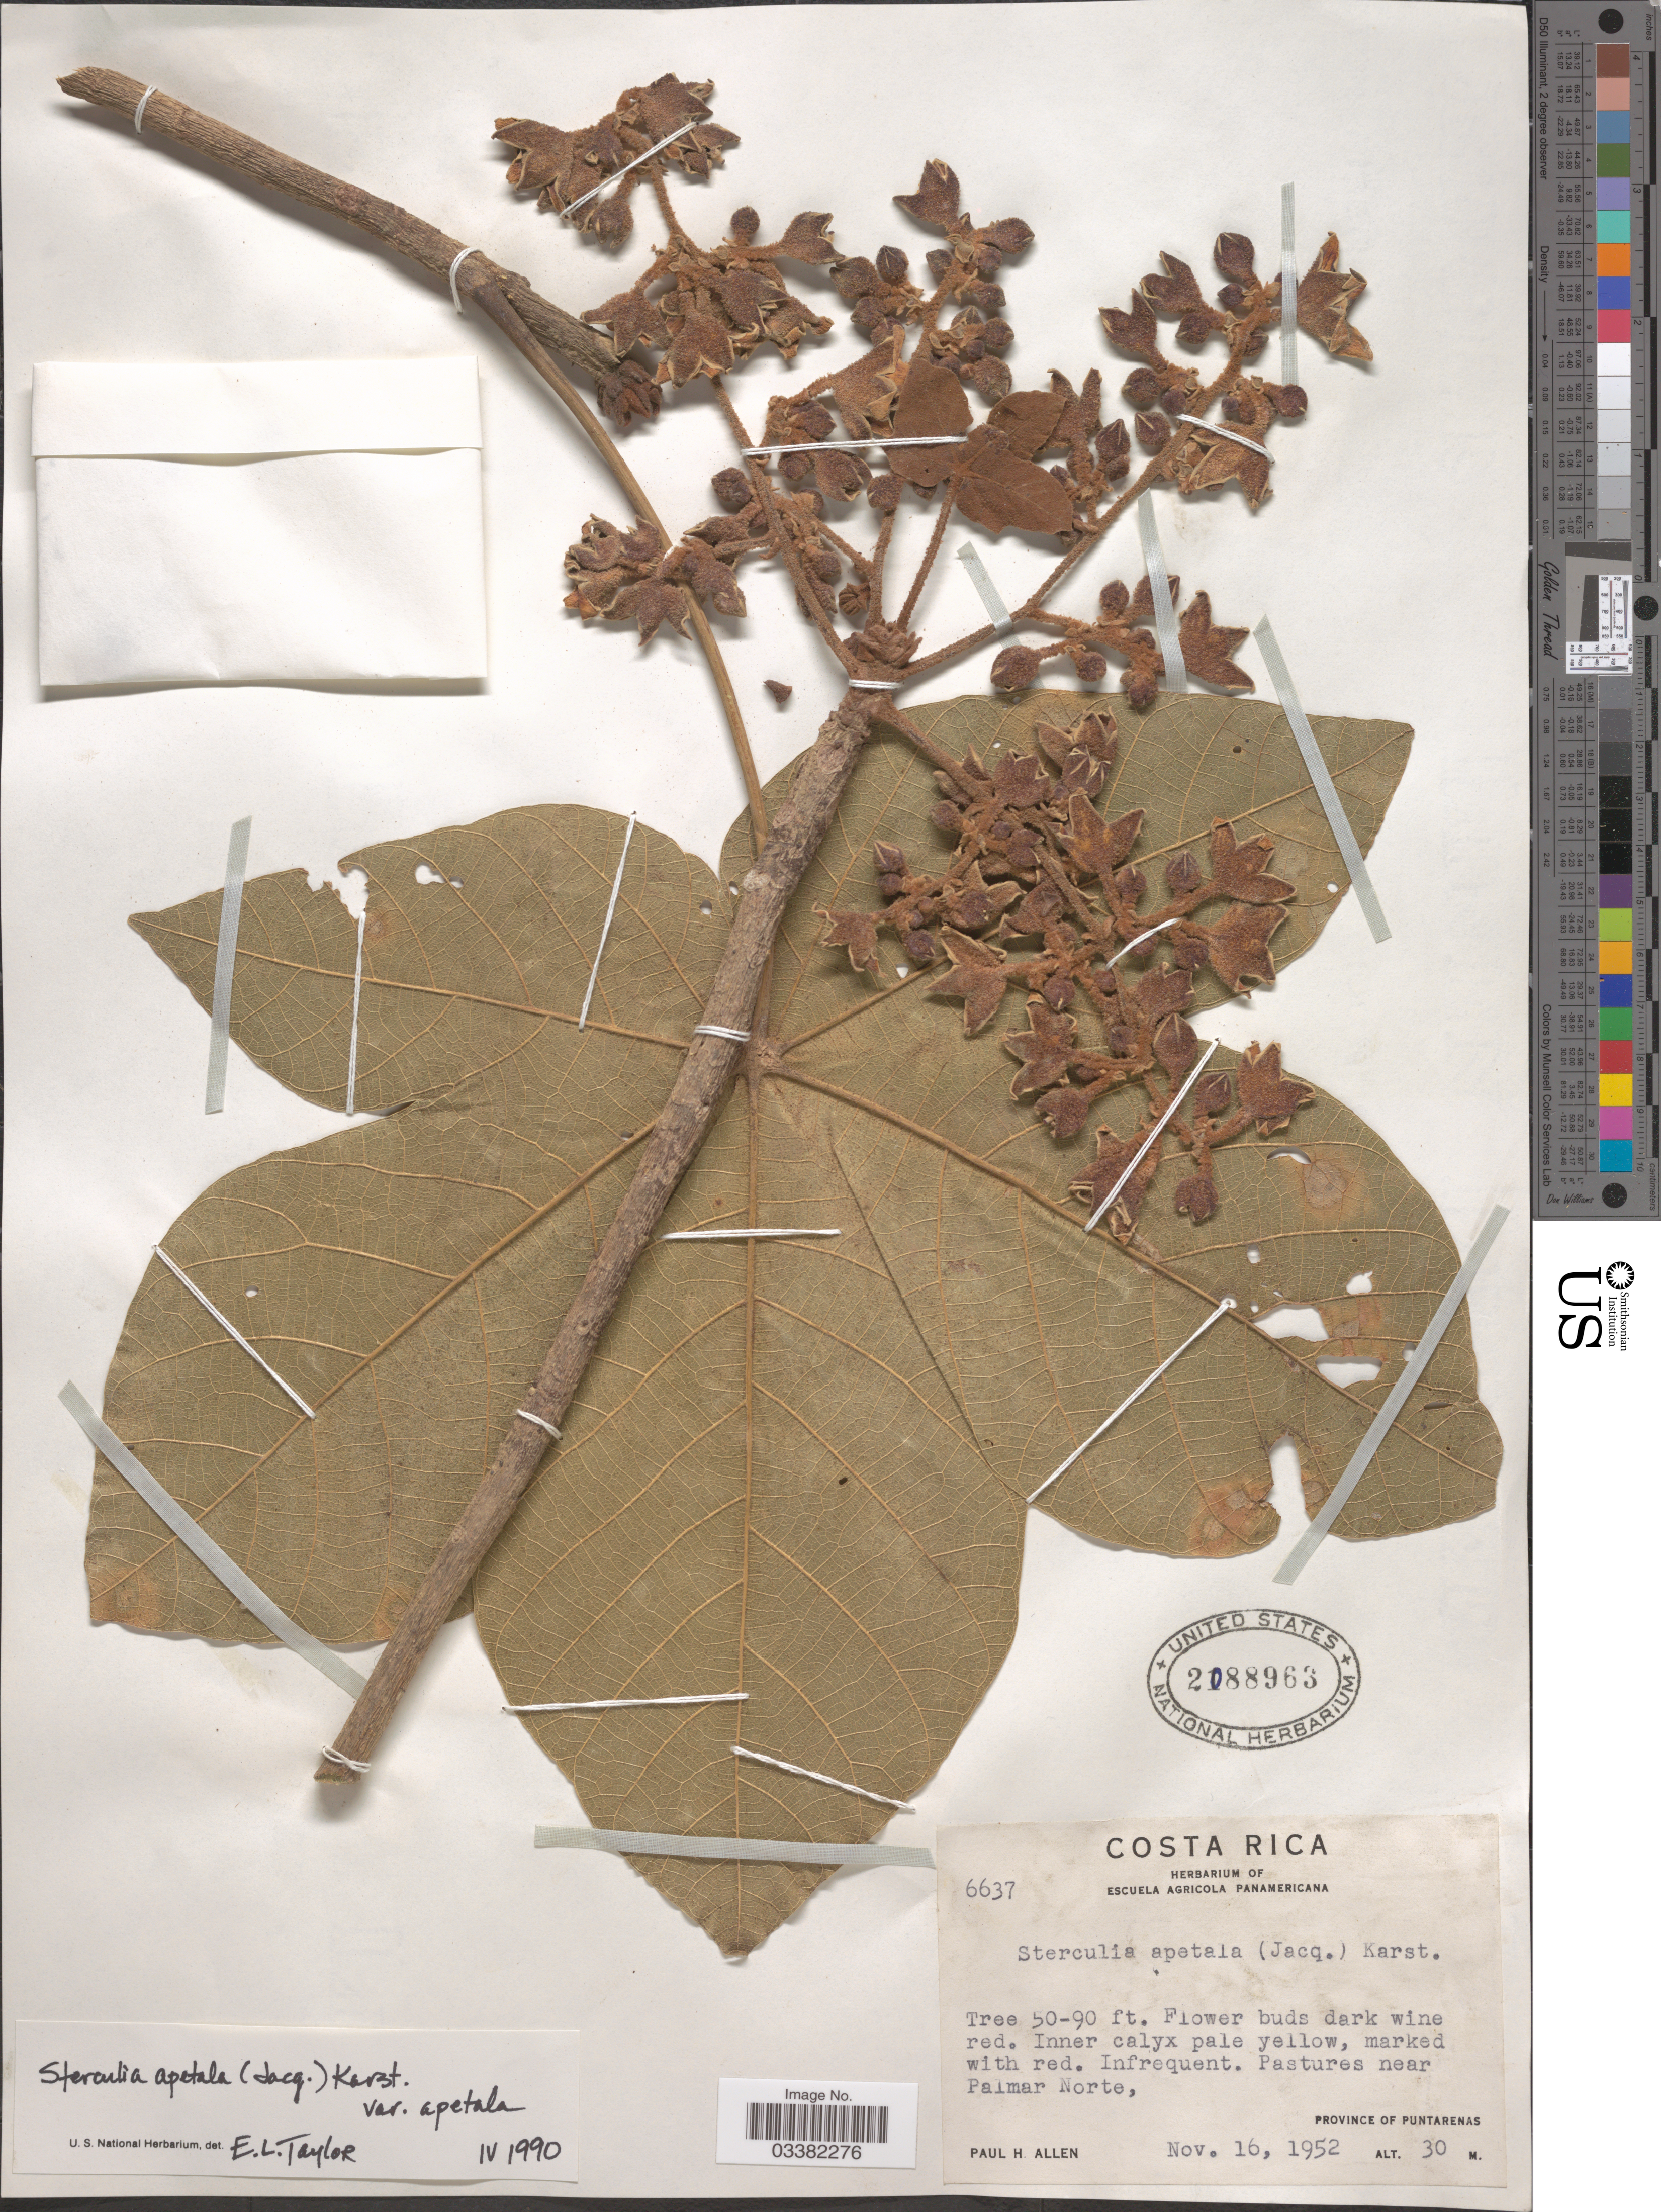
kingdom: Plantae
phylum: Tracheophyta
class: Magnoliopsida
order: Malvales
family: Malvaceae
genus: Sterculia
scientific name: Sterculia apetala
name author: (Jacq.) H. Karst.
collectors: P. H. Allen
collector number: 6637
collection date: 1952-11-16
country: Costa Rica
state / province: Puntarenas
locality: Pastures near Palmar Norte.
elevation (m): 30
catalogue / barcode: US 2088963